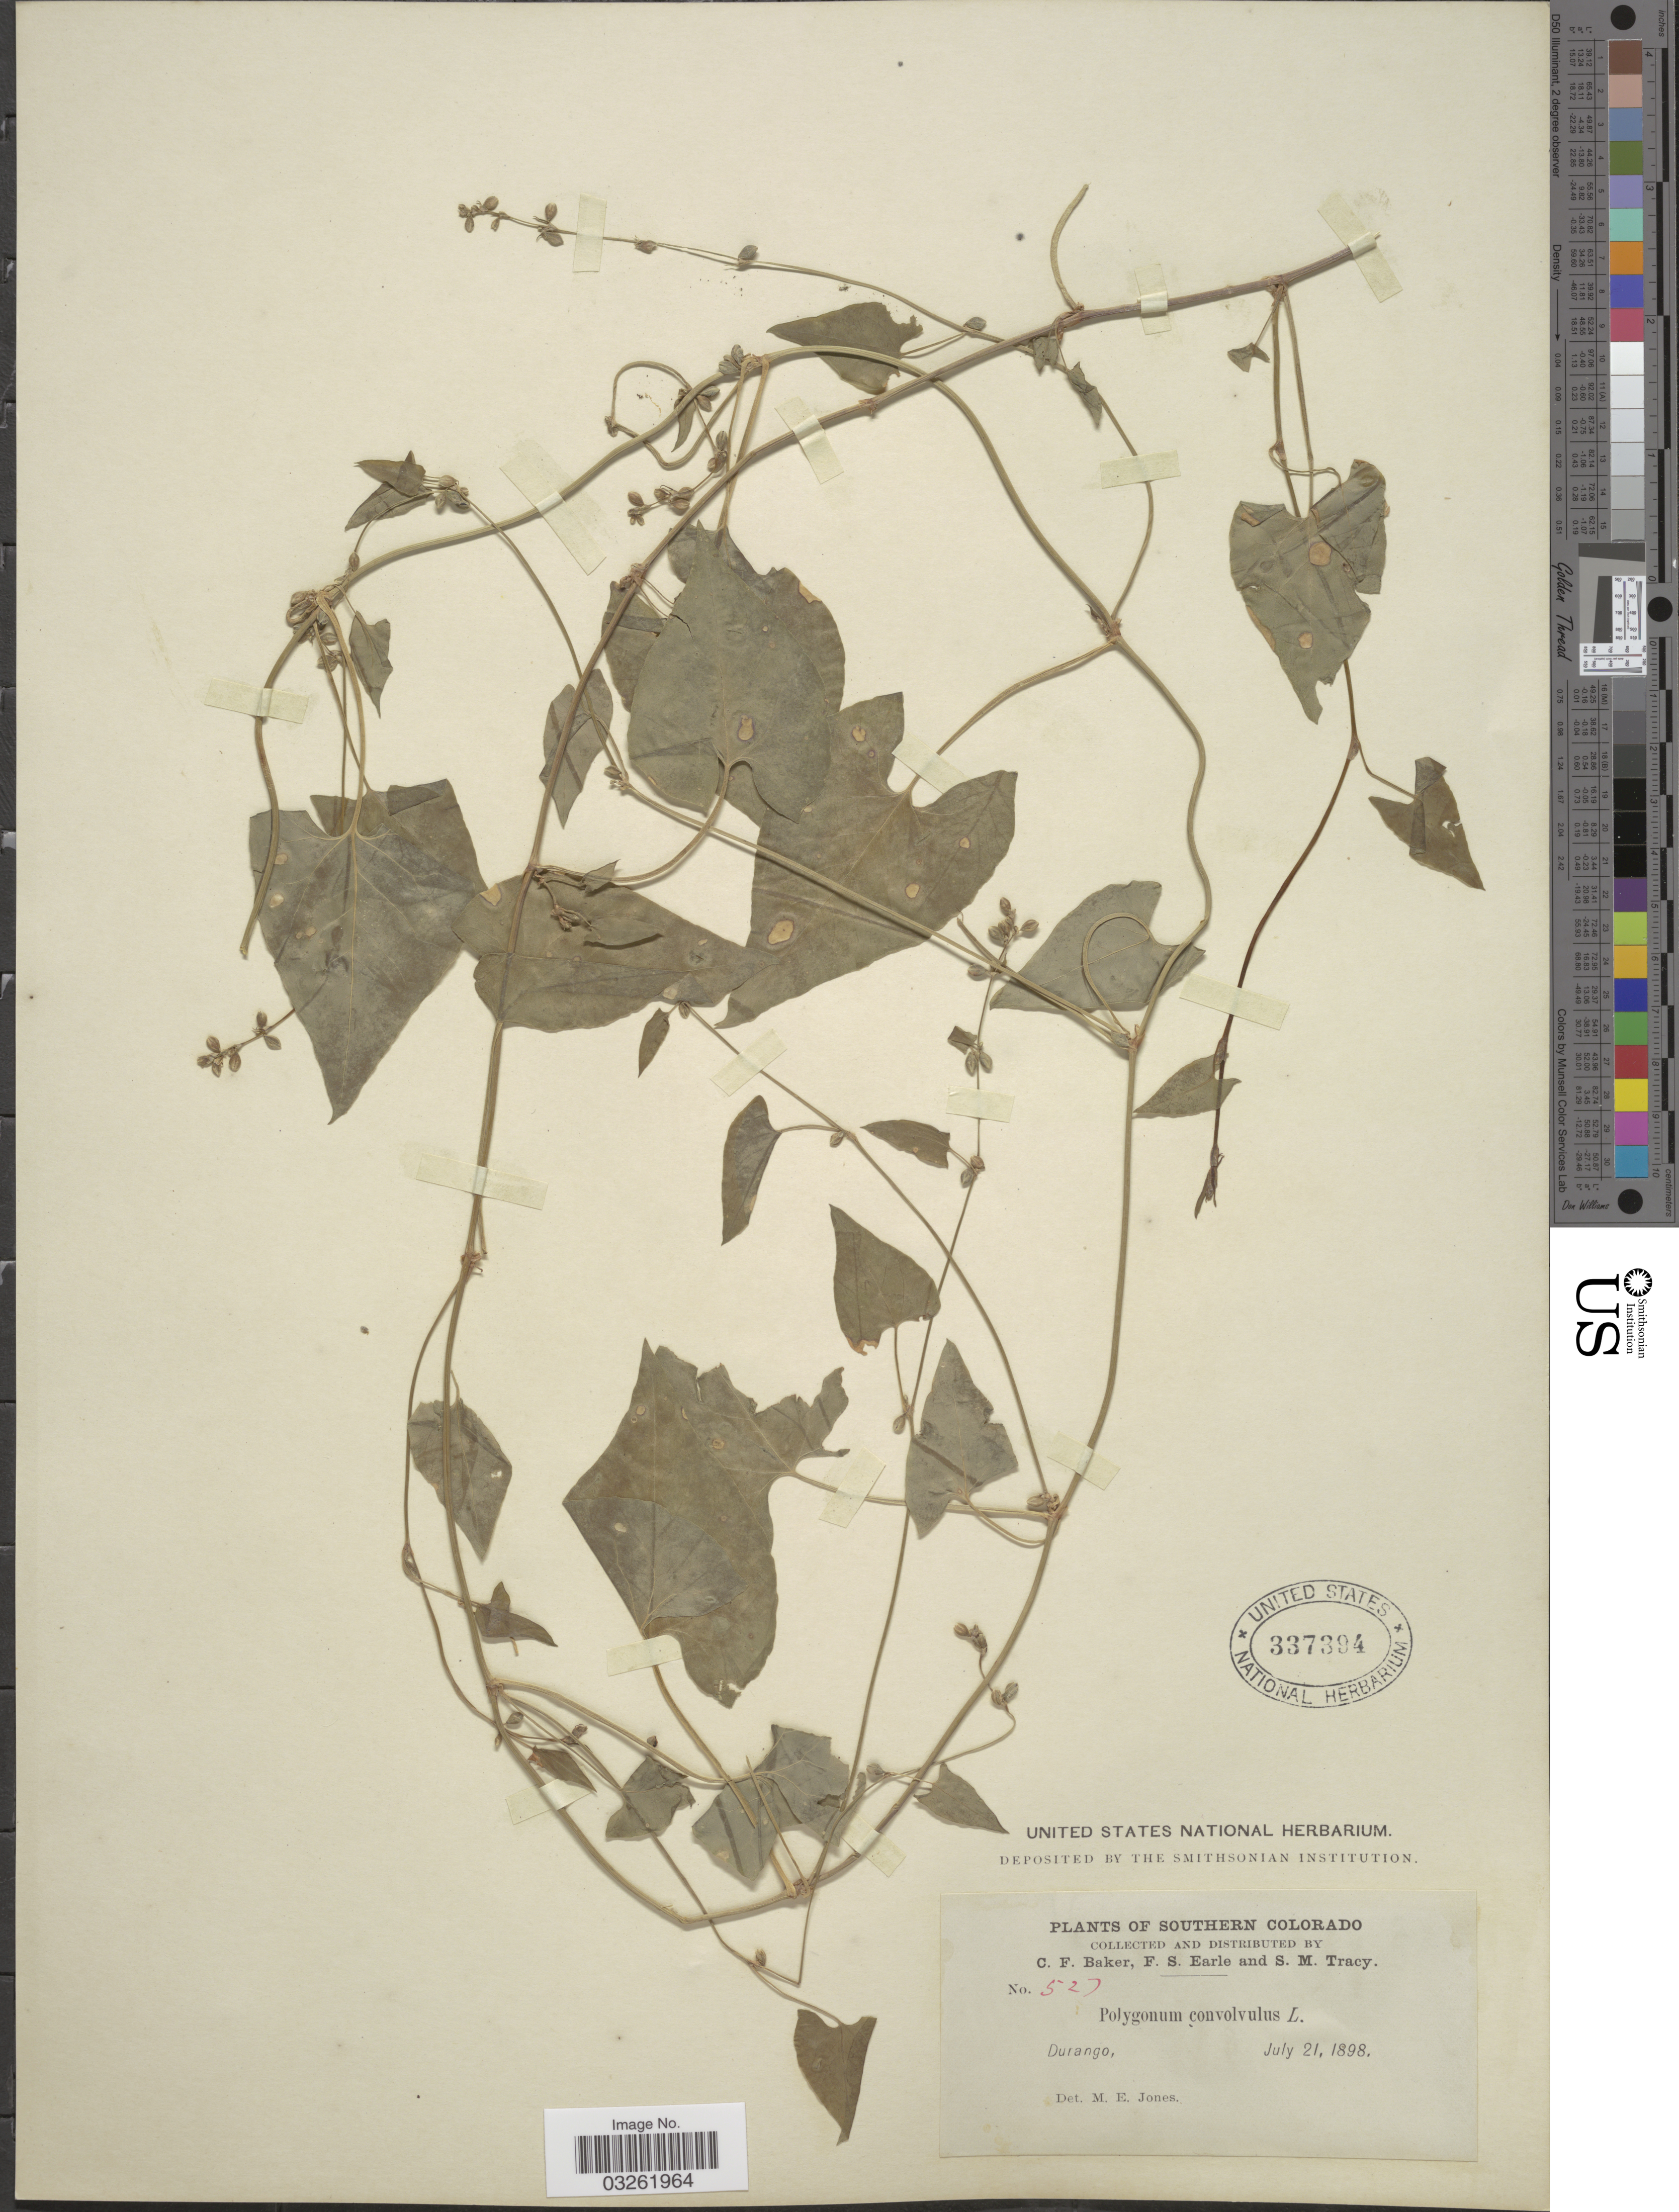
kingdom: Plantae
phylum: Tracheophyta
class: Magnoliopsida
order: Caryophyllales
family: Polygonaceae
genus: Fallopia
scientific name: Fallopia convolvulus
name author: (L.) Á. Löve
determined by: Strong, M. T., (US), Smithsonian Institution - National Museum of Natural History (UNITED STATES)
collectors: C. F. Baker, F. S. Earle & S. M. Tracy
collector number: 527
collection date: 1898-07-21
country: United States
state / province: Colorado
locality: Southern Colorado. Durango.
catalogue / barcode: US 337394